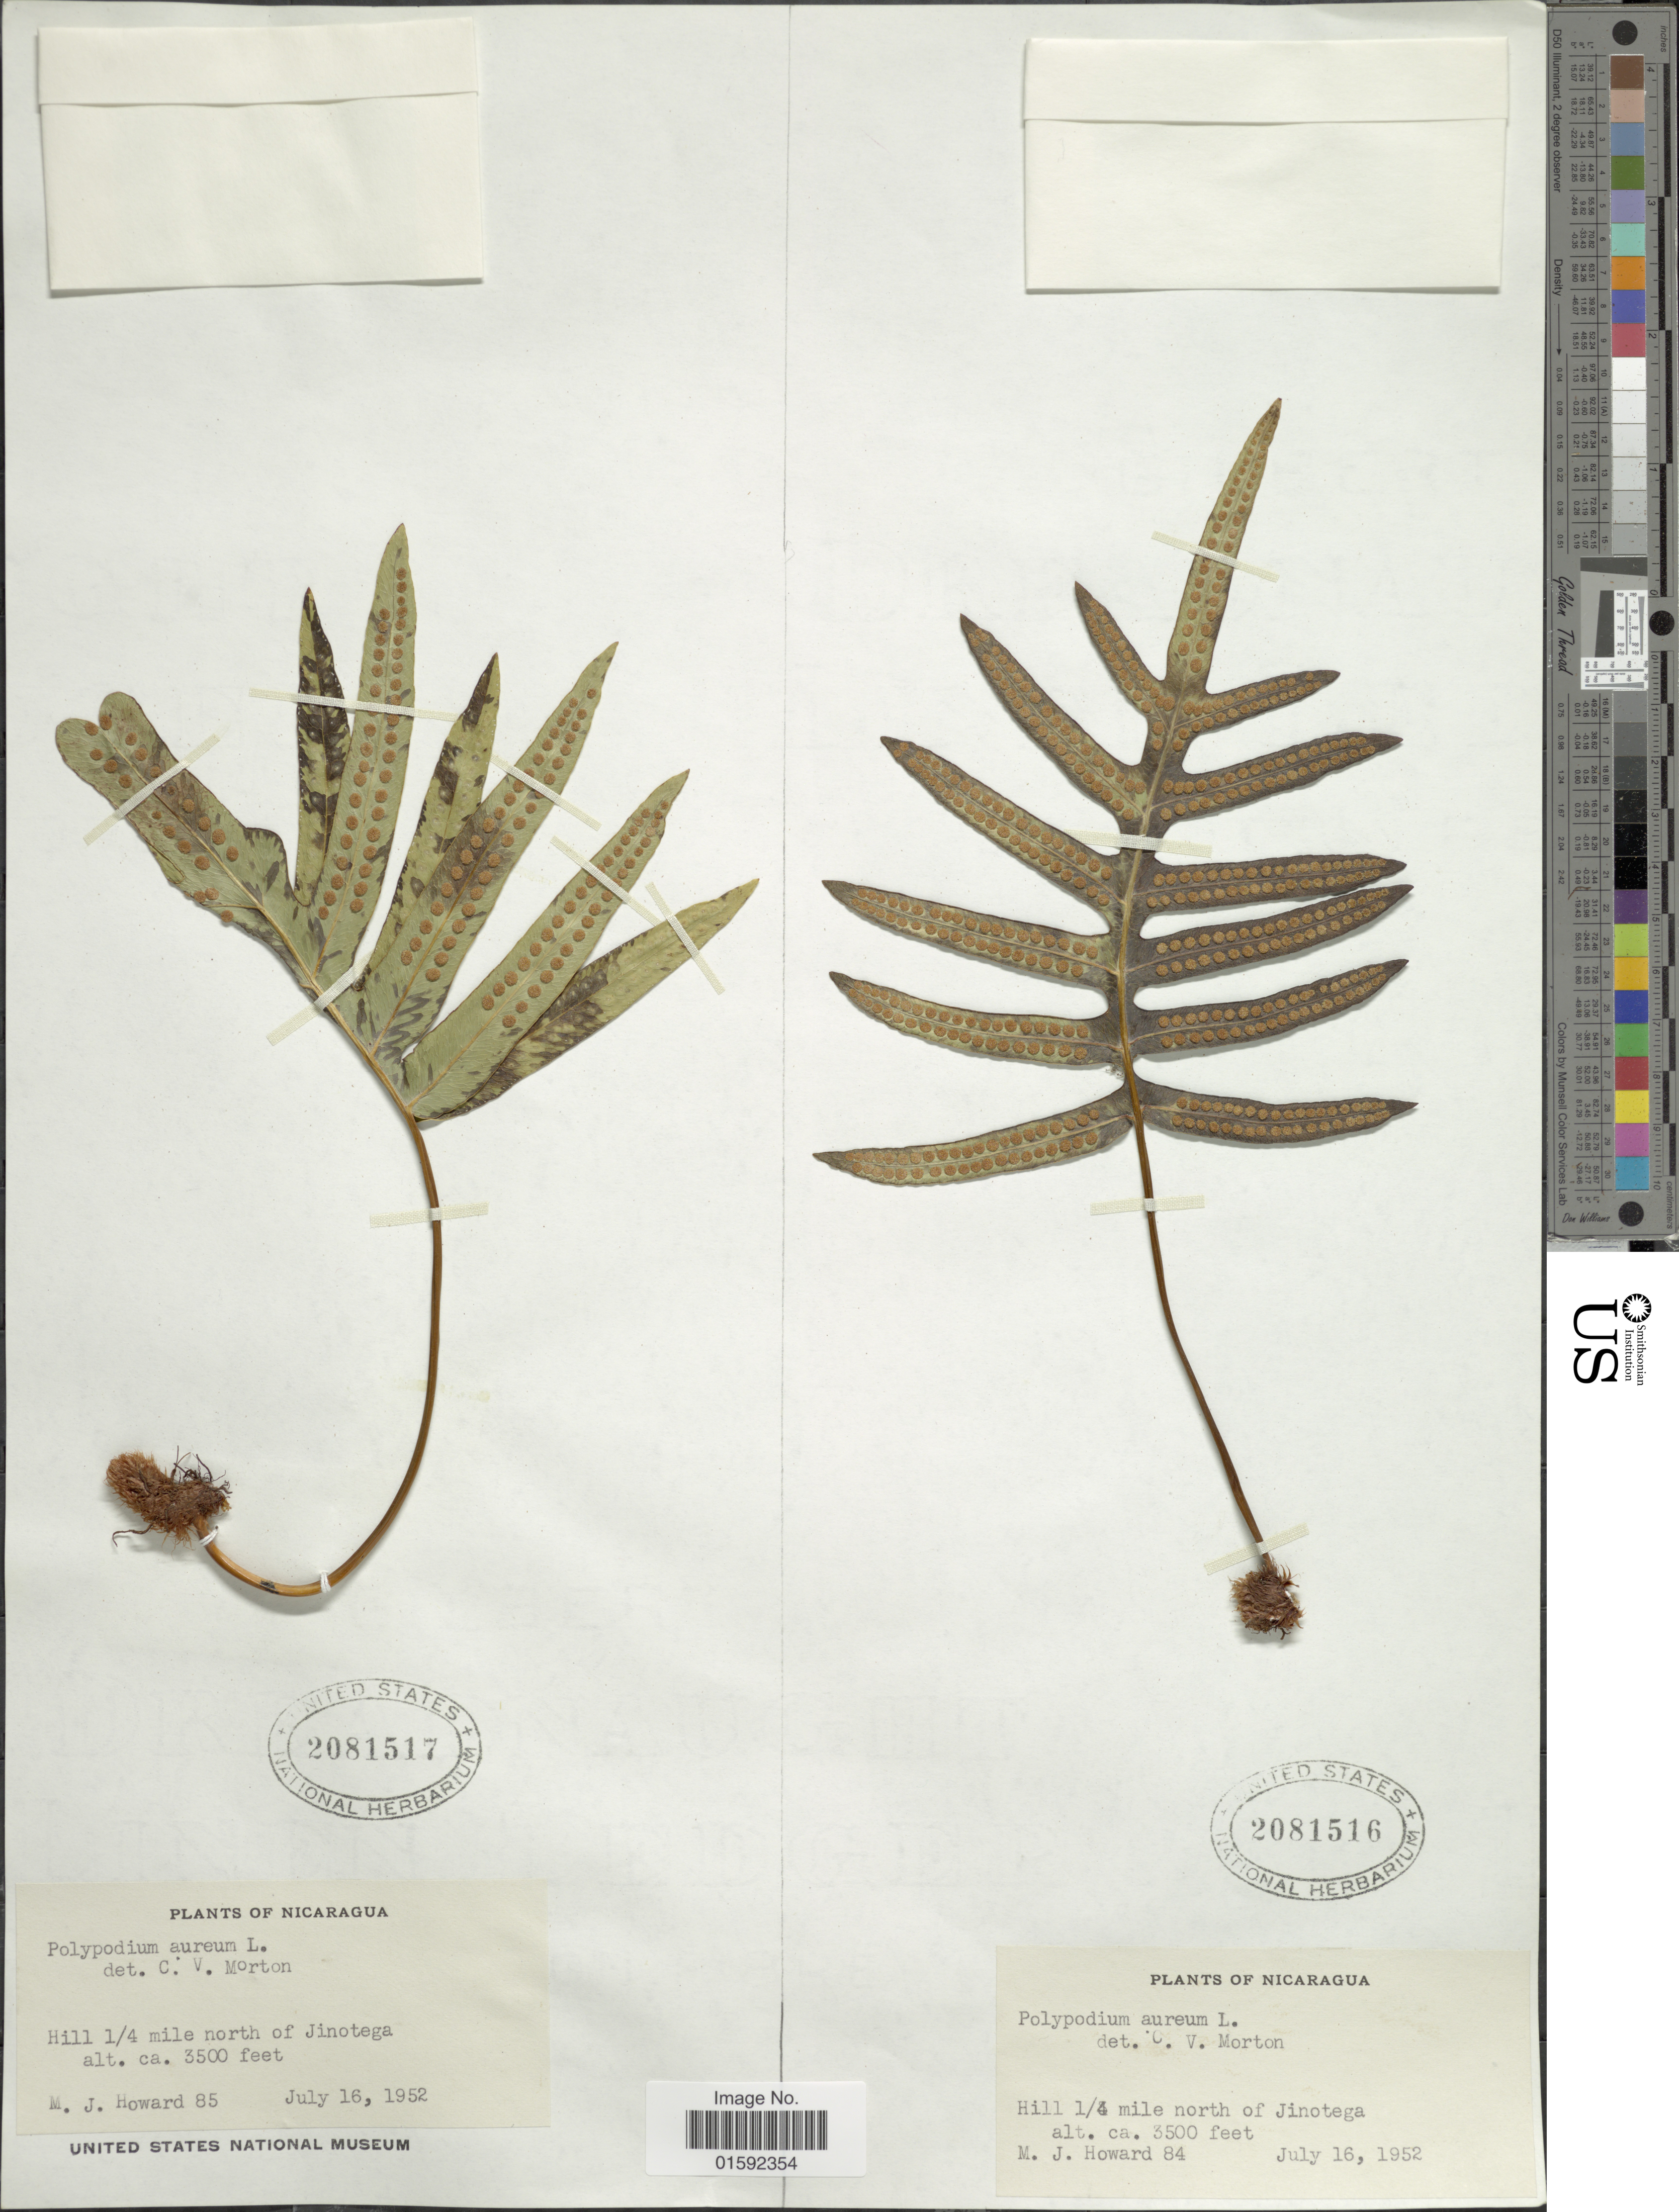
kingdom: Plantae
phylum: Tracheophyta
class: Polypodiopsida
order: Polypodiales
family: Polypodiaceae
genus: Phlebodium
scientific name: Phlebodium pseudoaureum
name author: (Cav.) Lellinger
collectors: M. Howard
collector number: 85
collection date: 1952-07-16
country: Nicaragua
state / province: Jinotega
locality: Nicaragua, hill 1/4 mile north of Jinotega.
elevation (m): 1067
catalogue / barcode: US 2081517